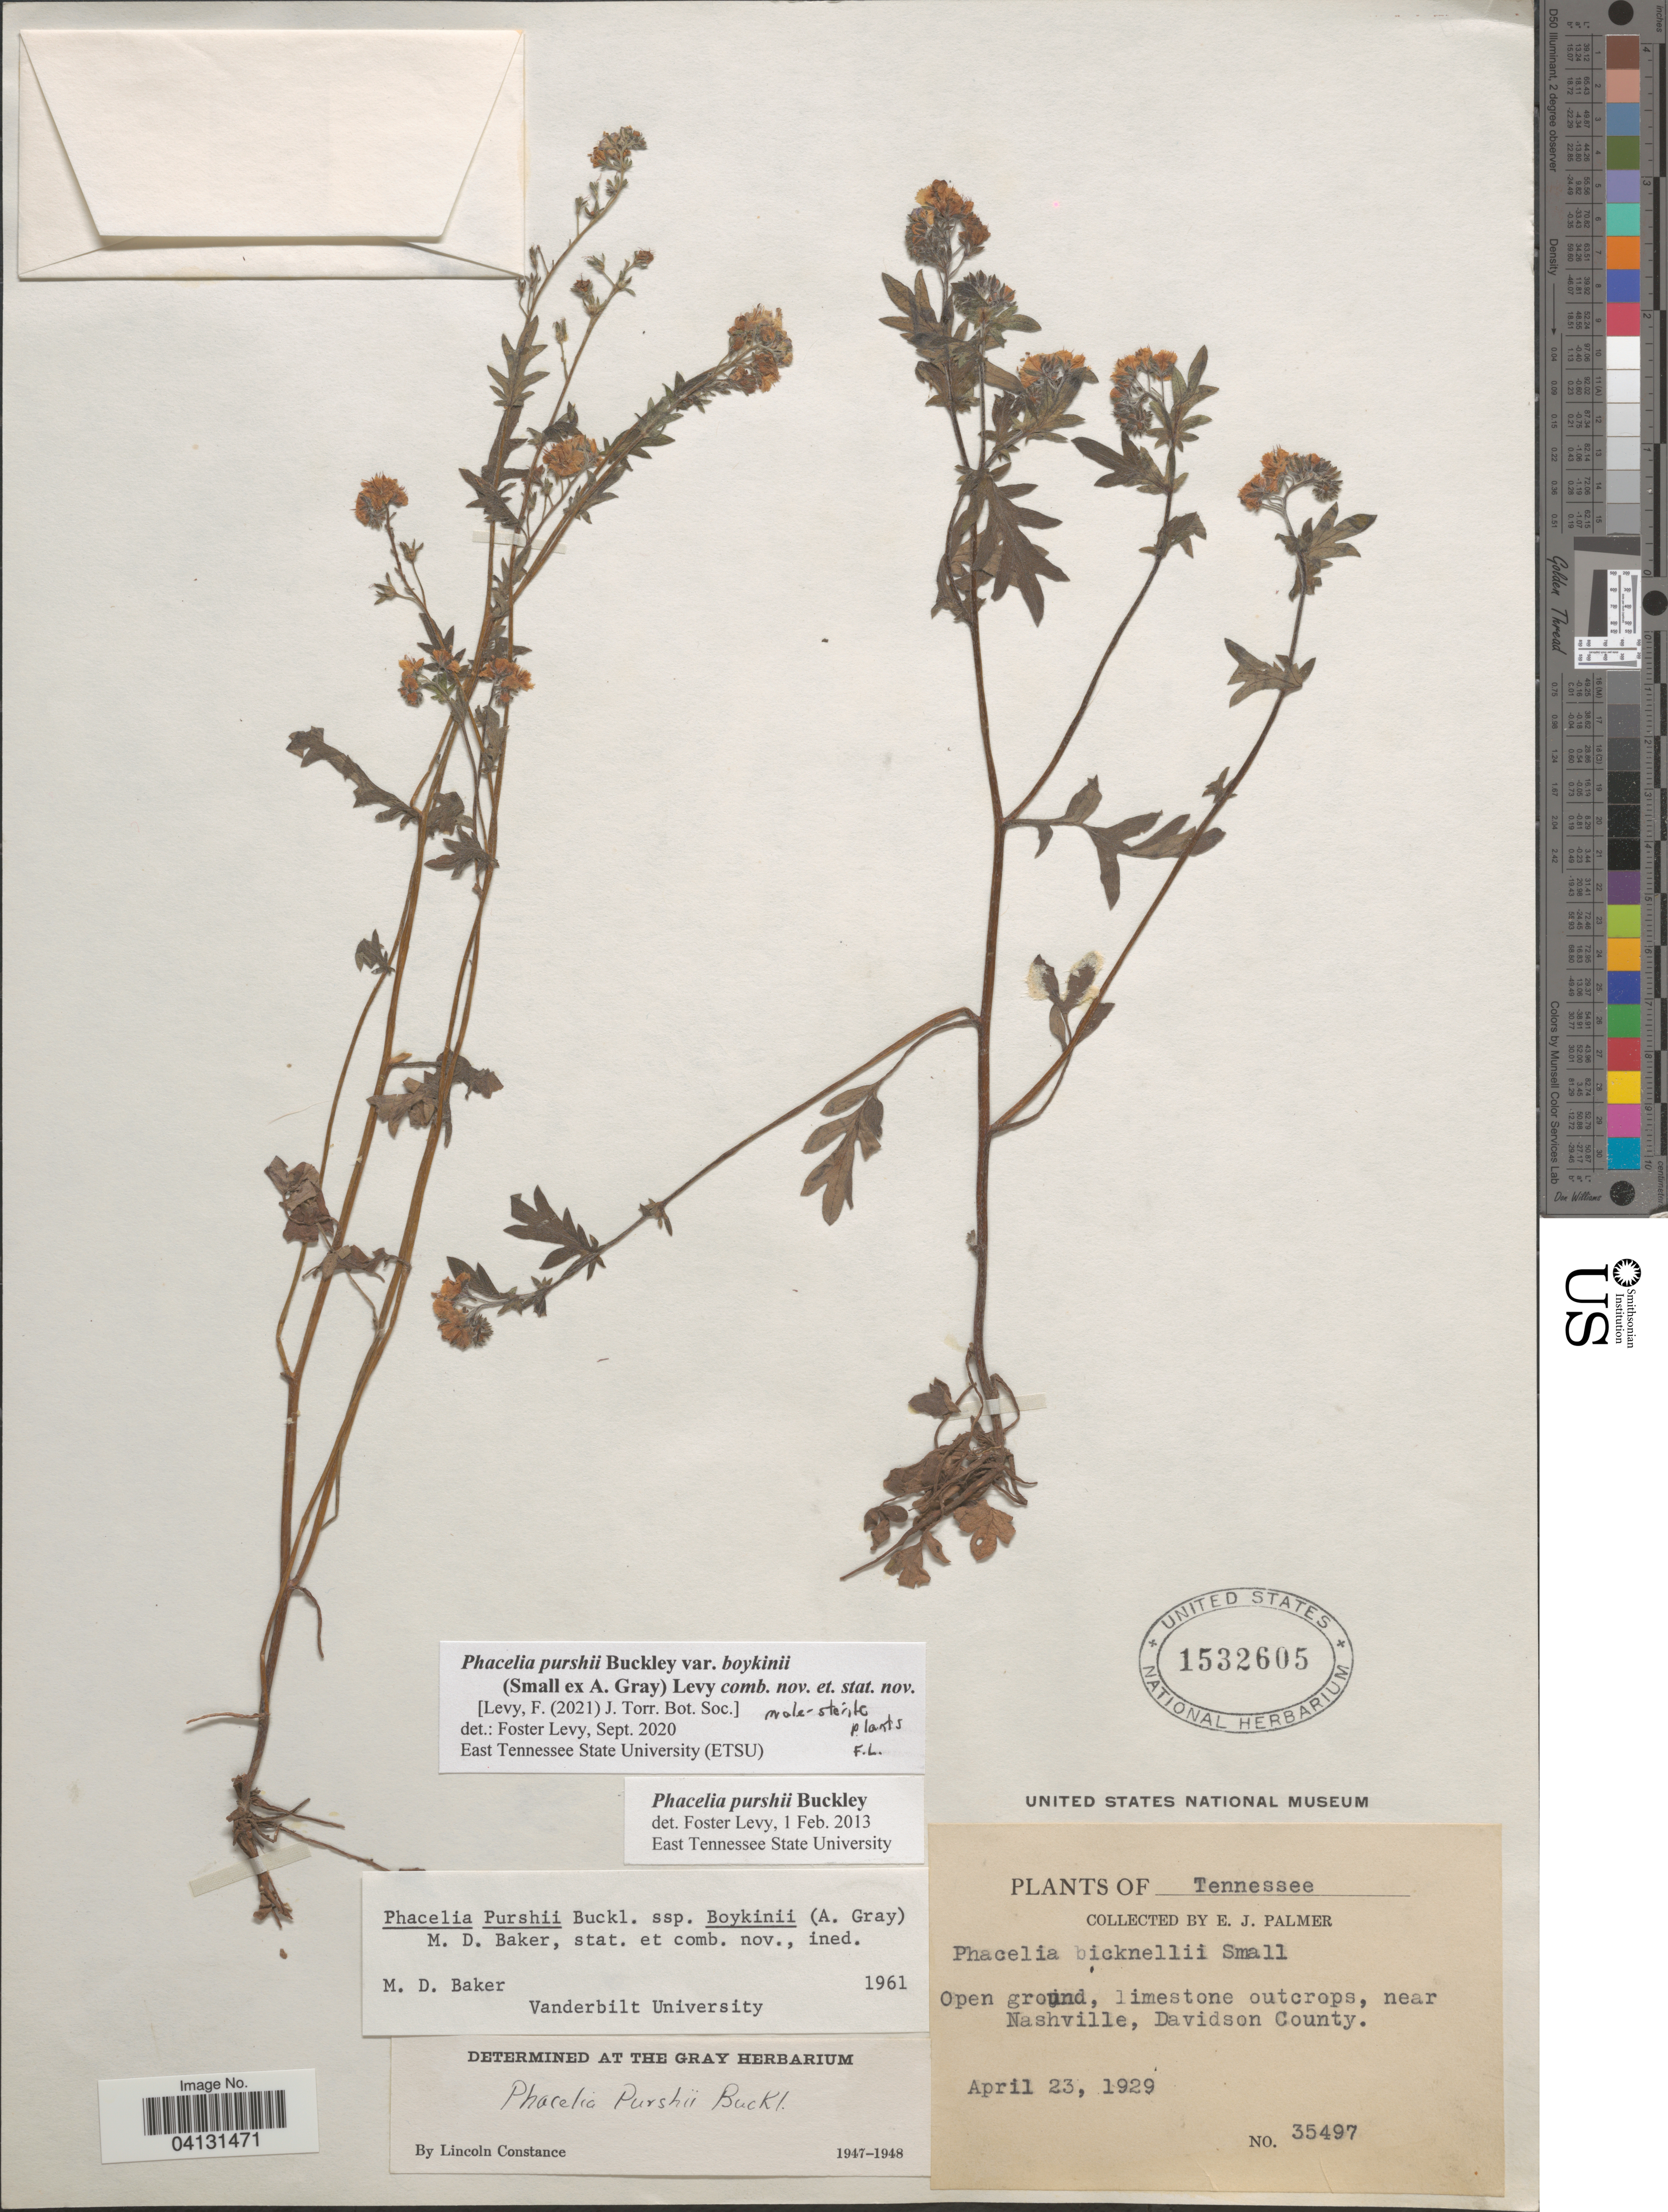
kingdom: Plantae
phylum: Tracheophyta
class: Magnoliopsida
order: Boraginales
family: Hydrophyllaceae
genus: Phacelia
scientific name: Phacelia purshii var. boykinii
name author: (Small ex A. Gray) Levy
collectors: E. J. Palmer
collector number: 35497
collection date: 1929-04-23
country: United States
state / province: Tennessee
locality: Open ground, limestone outcrops, near Nashville, Davidson County.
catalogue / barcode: US 1532605